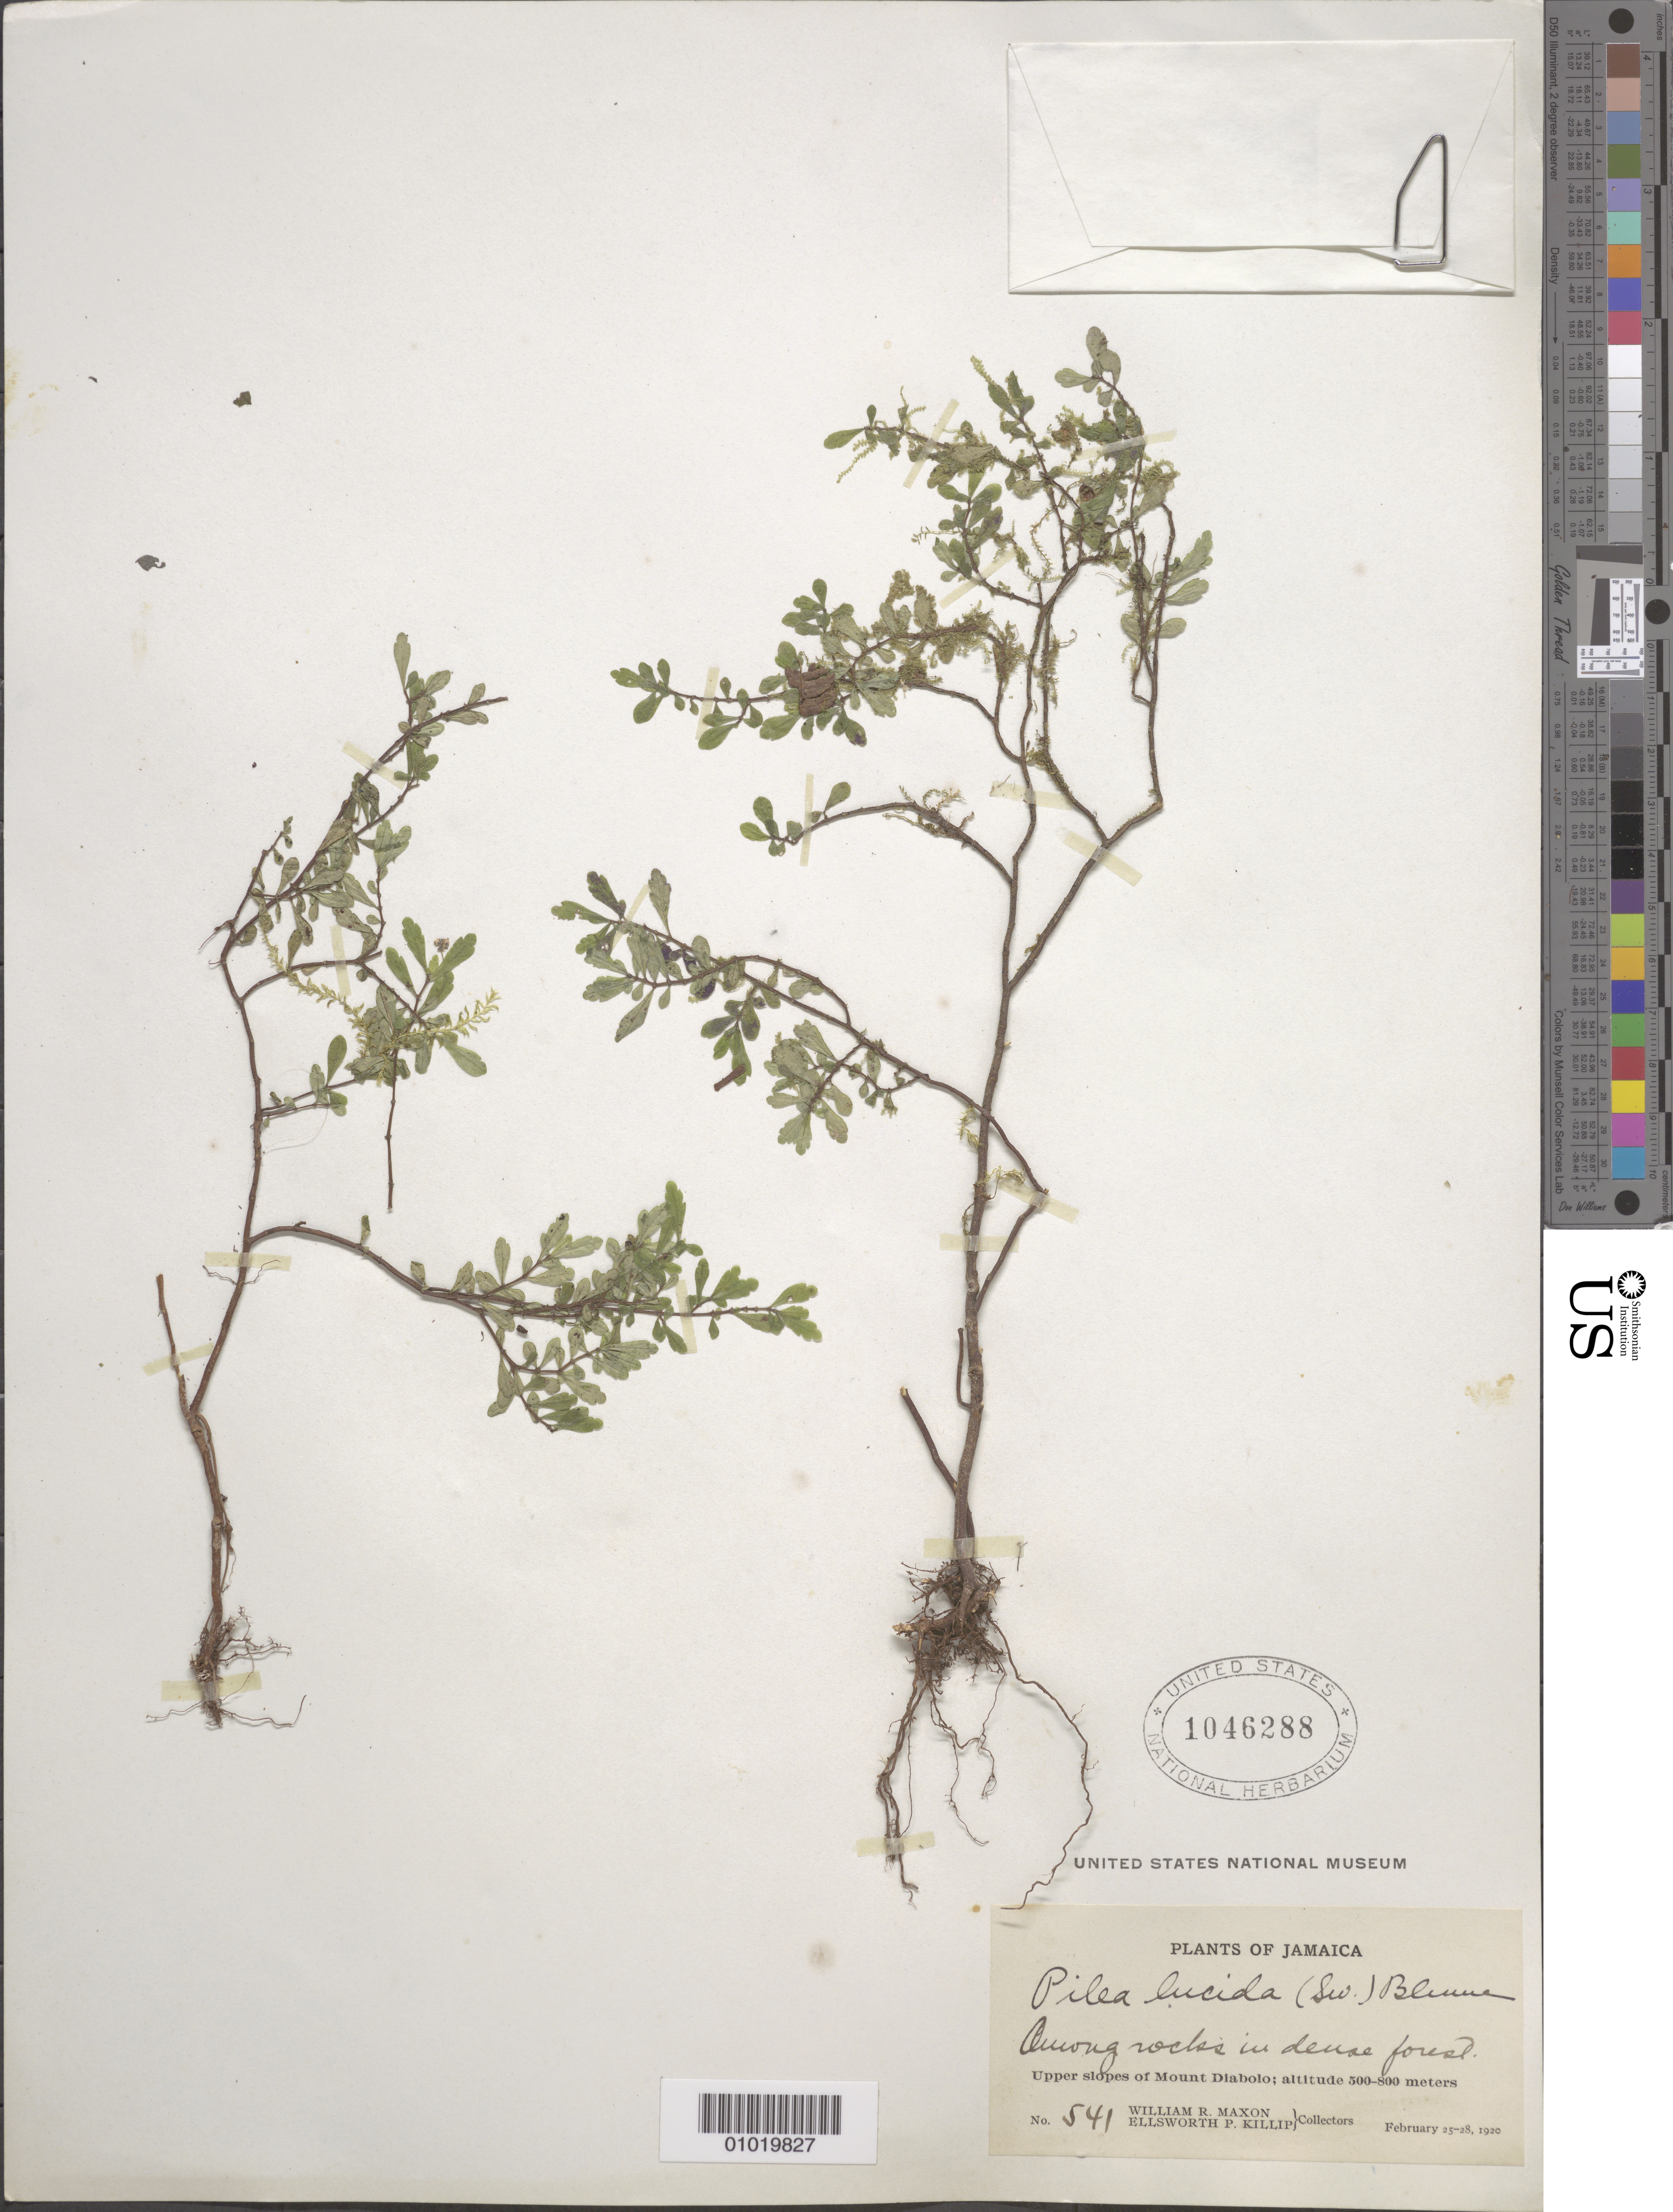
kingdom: Plantae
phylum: Tracheophyta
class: Magnoliopsida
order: Rosales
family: Urticaceae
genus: Pilea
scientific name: Pilea lucida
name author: (Sw.) Blume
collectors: W. R. Maxon & E. P. Killip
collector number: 541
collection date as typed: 25 Feb 1920 to 28 Feb 1920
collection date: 1920-02-25/1920-02-28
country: Jamaica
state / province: Saint Catherine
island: Jamaica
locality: Upper slopes of Mount Diablo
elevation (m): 500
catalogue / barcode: US 1046288